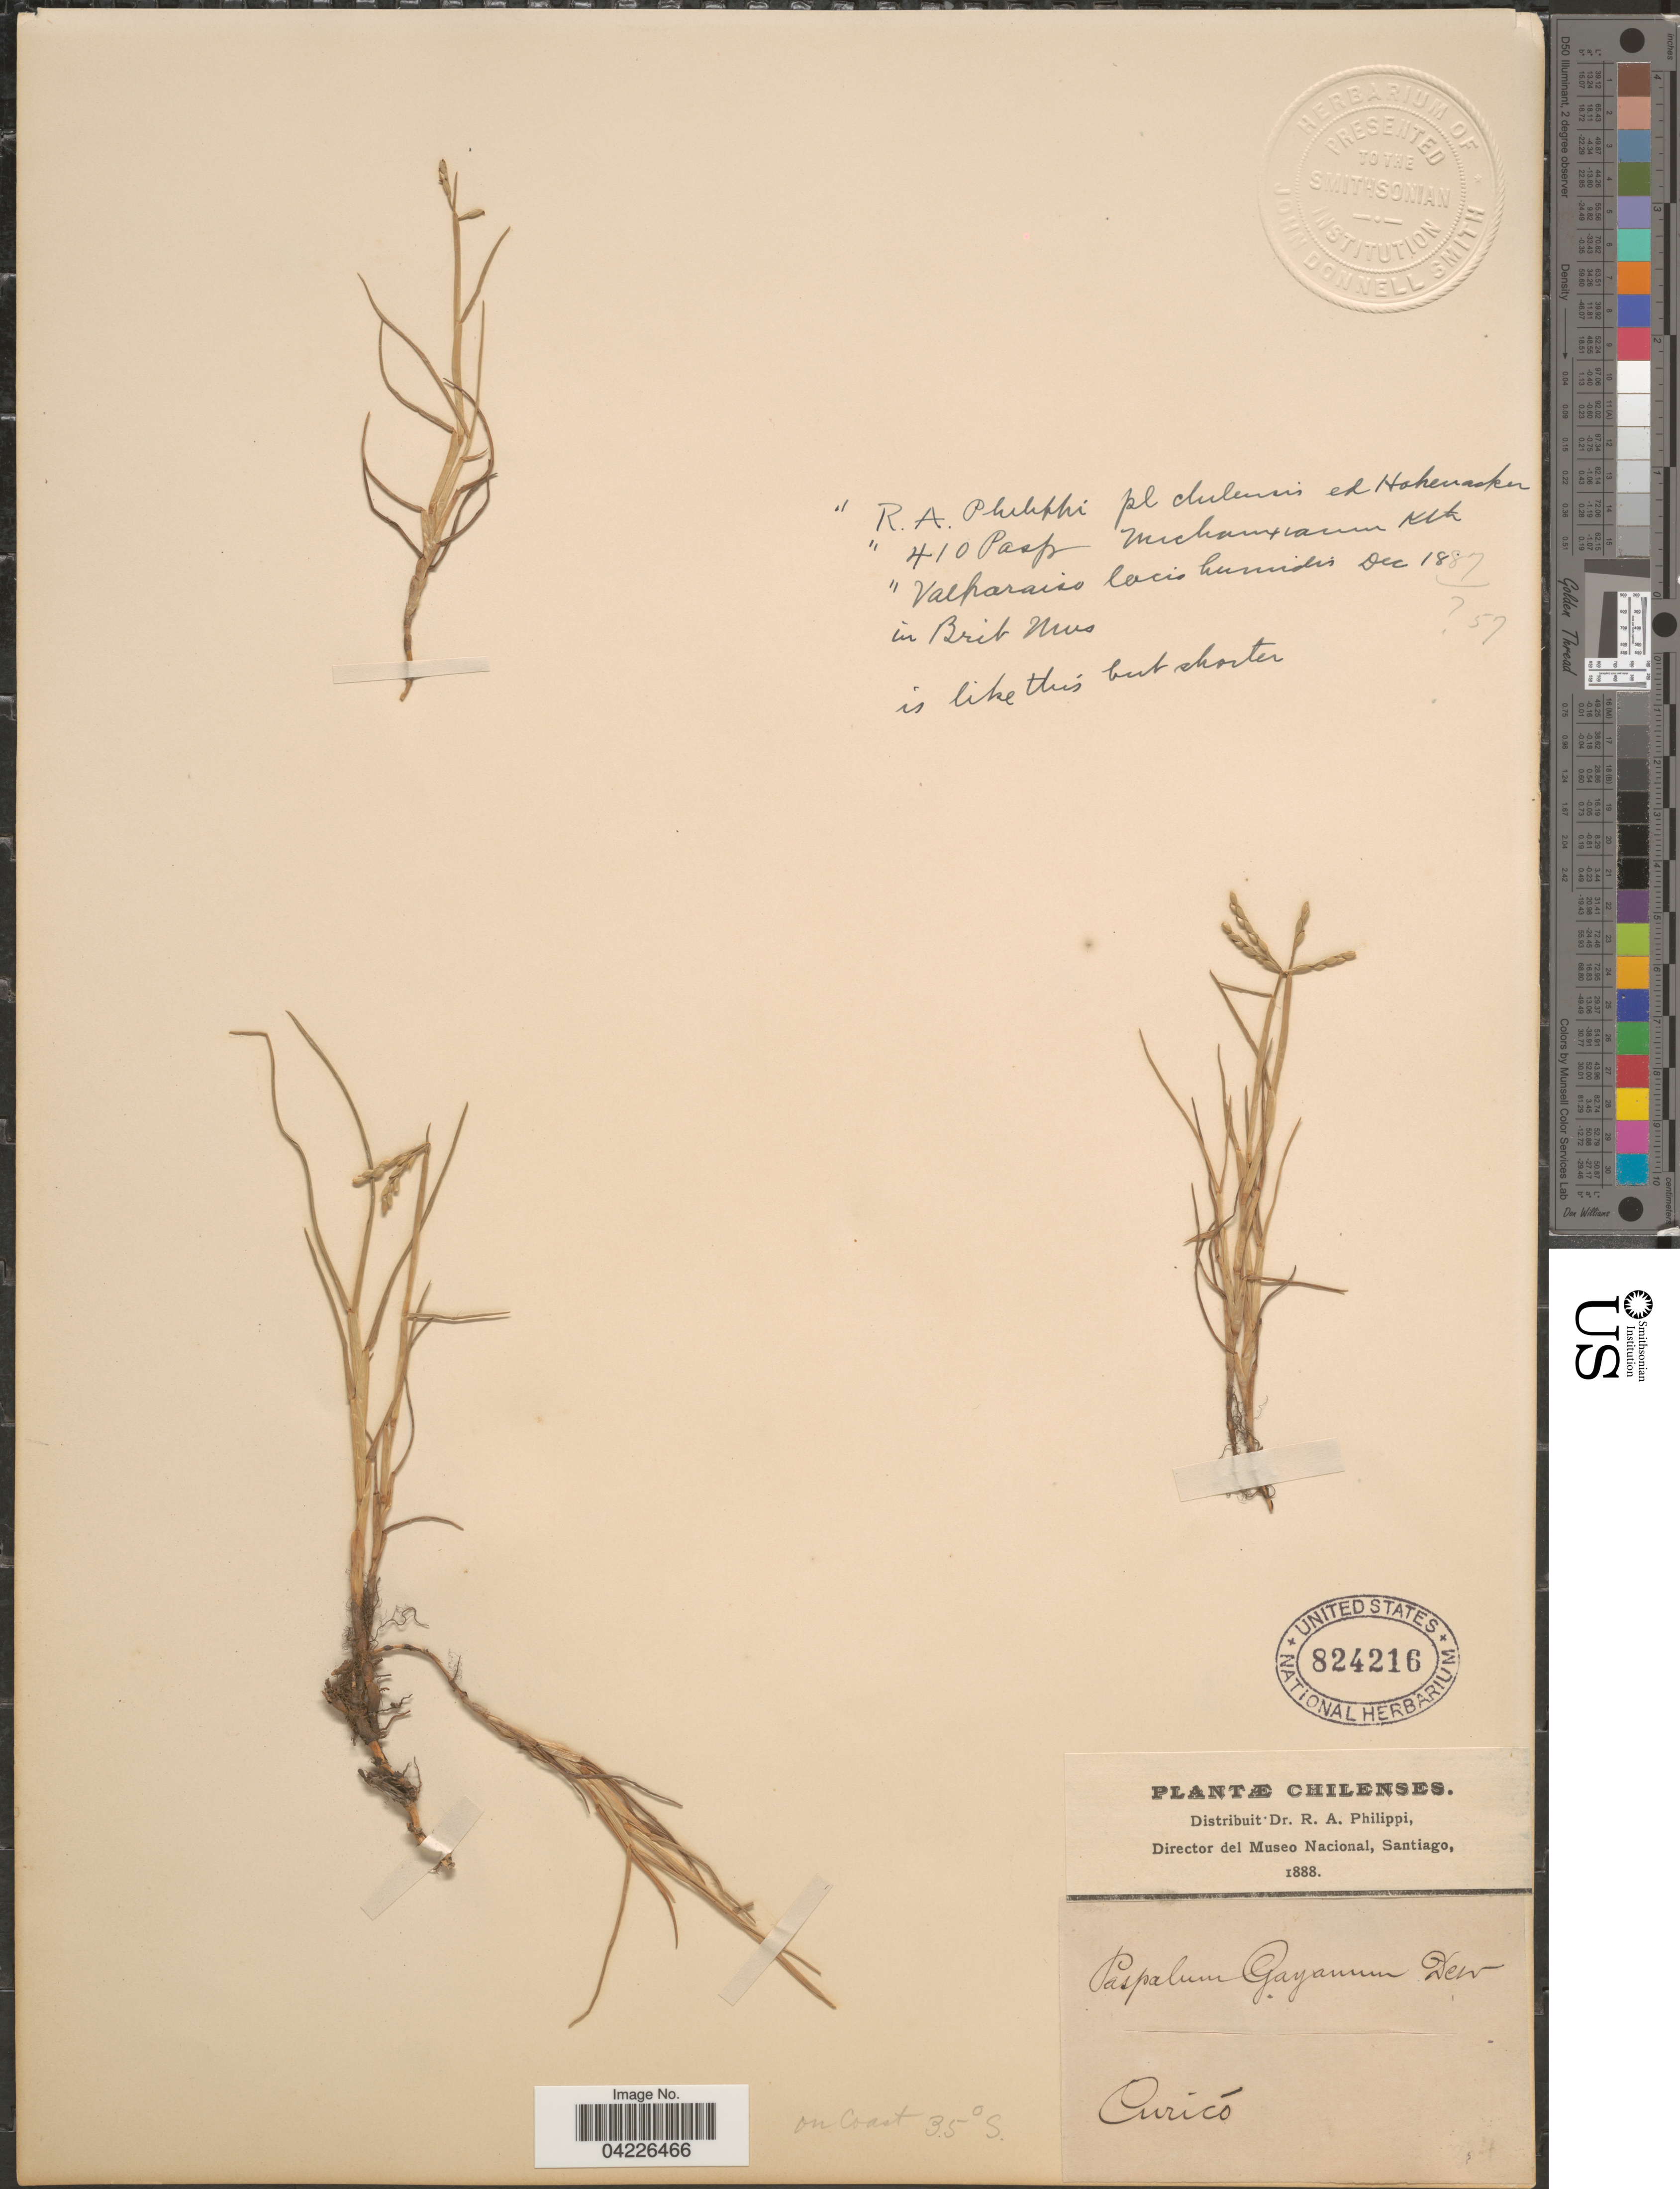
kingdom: Plantae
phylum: Tracheophyta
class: Liliopsida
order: Poales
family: Poaceae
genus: Paspalum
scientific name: Paspalum vaginatum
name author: Sw.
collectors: R. A. Philippi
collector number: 410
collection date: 1887-12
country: Chile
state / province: Valparaíso (V)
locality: Valparaiso locis humides.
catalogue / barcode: US 824216-2